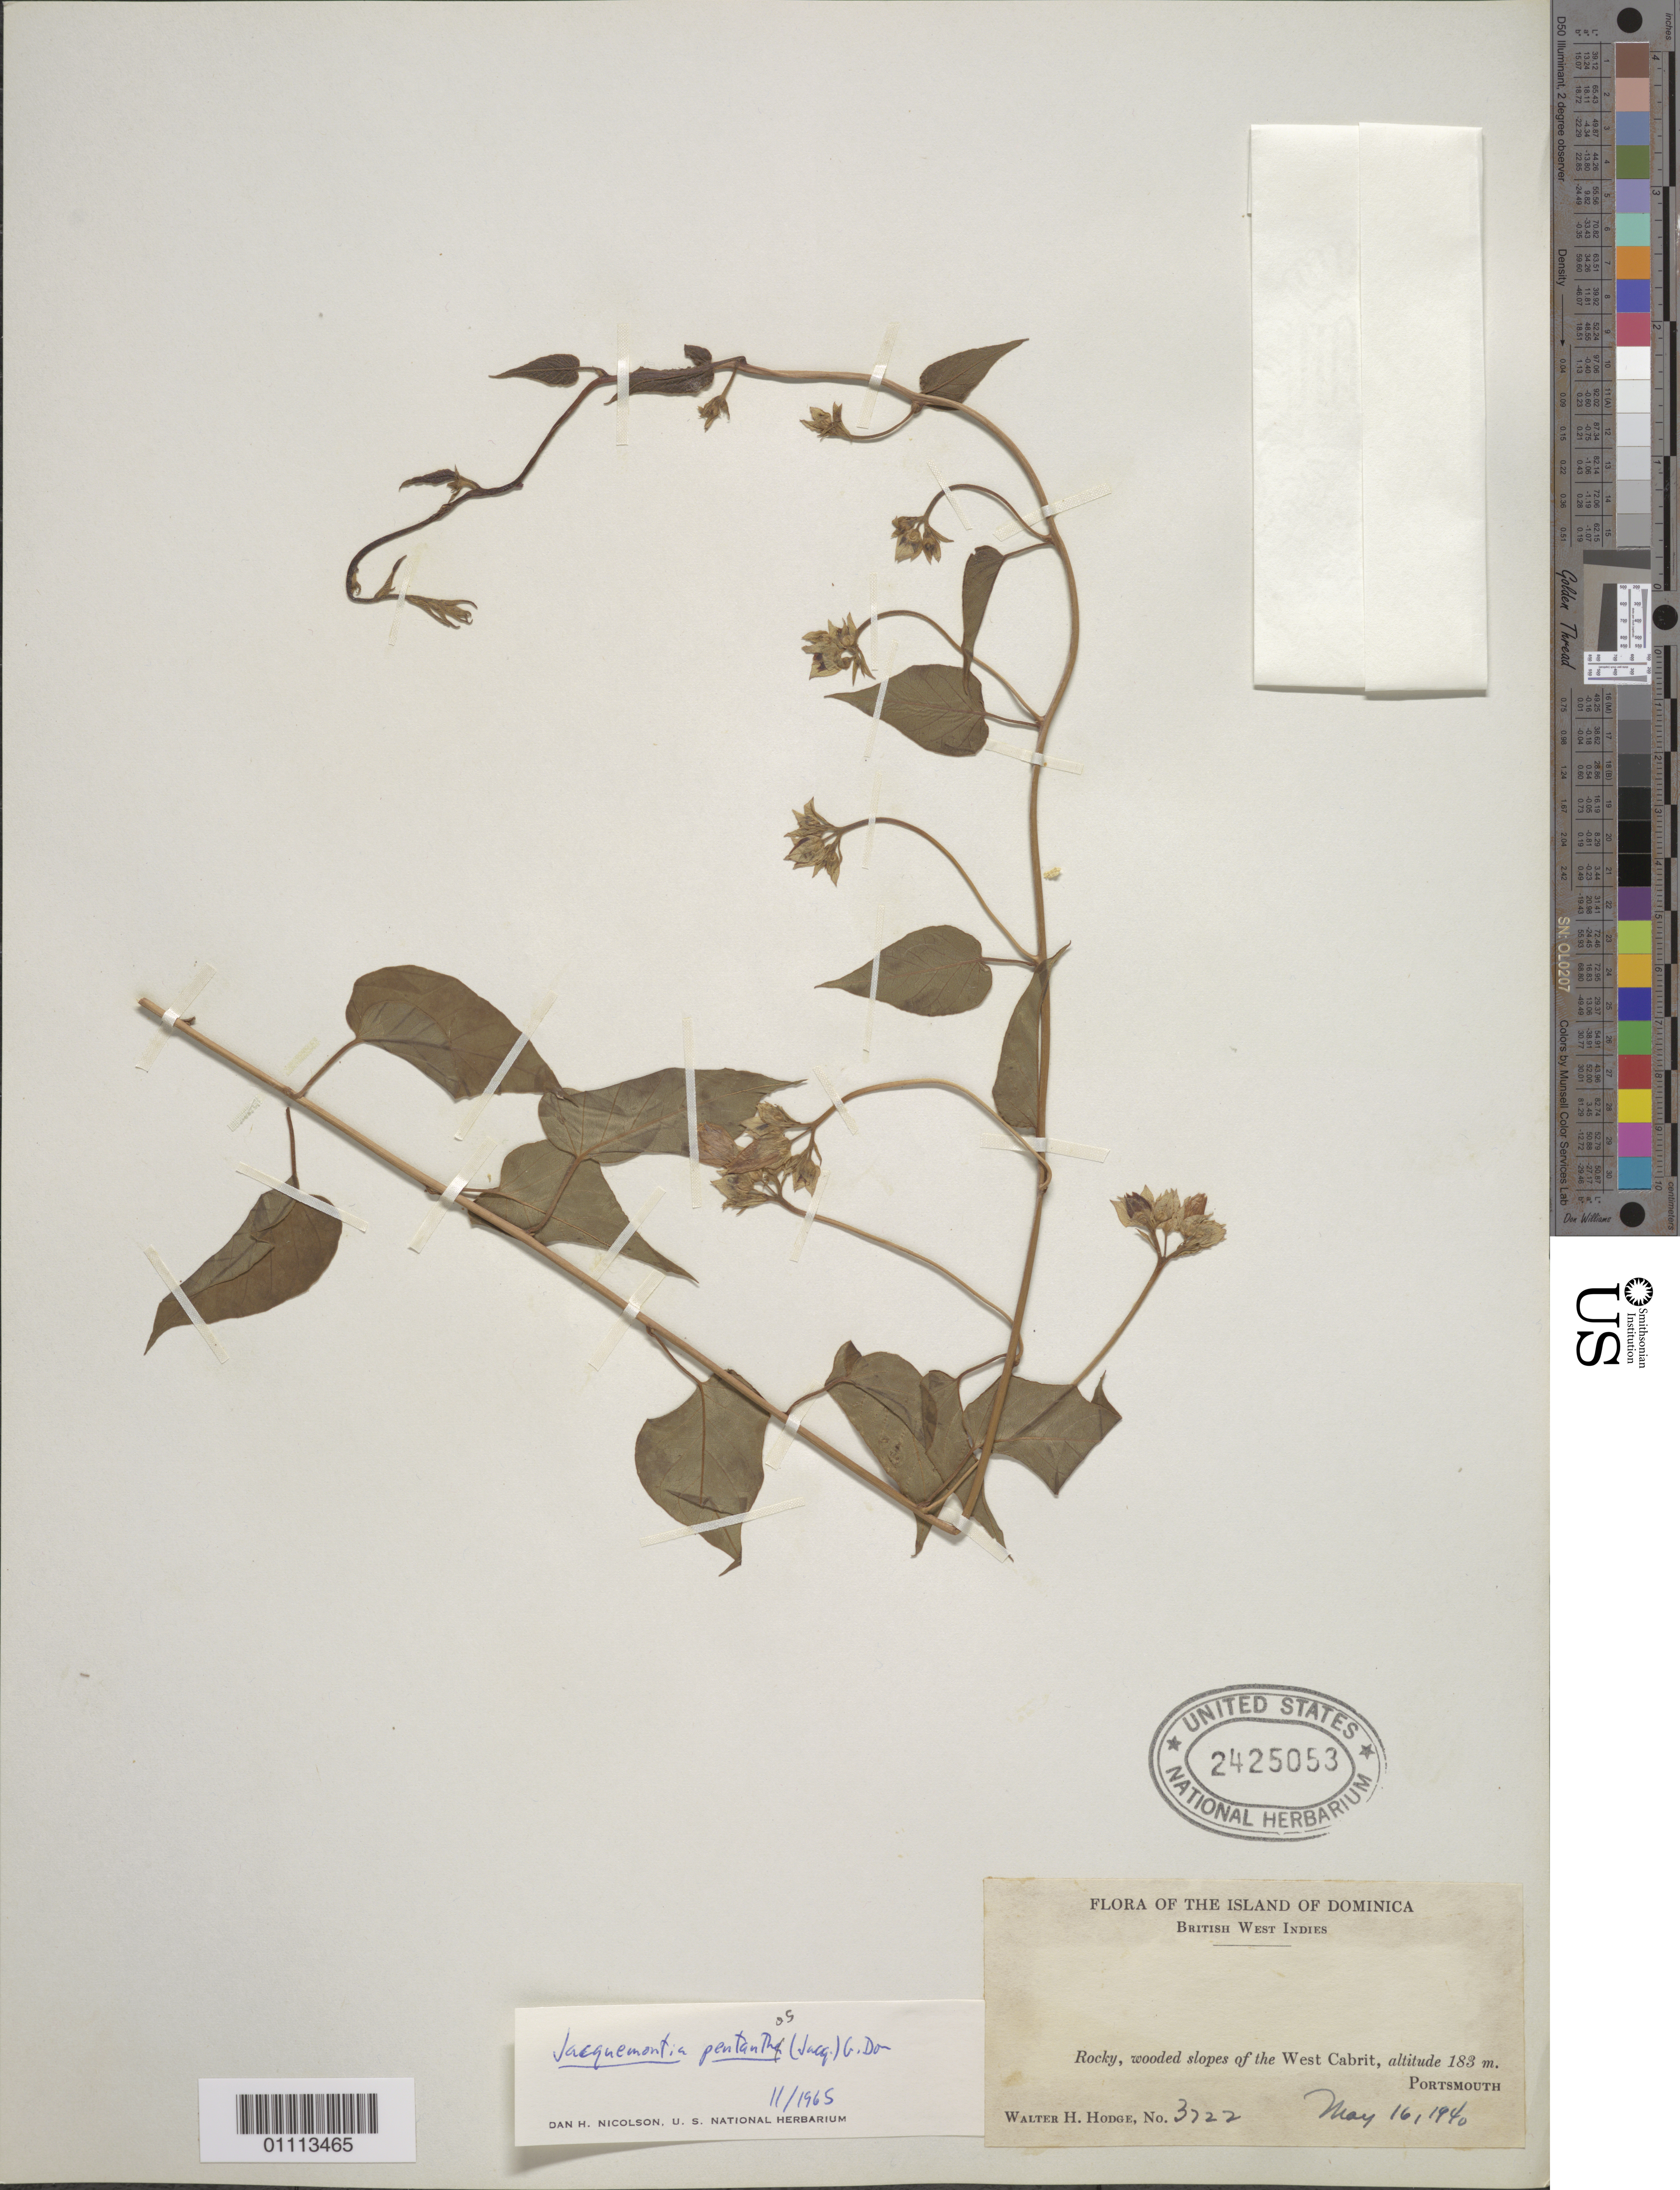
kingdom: Plantae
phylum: Tracheophyta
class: Magnoliopsida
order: Solanales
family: Convolvulaceae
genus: Jacquemontia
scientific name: Jacquemontia pentanthos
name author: (Jacq.) G. Don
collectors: W. Hodge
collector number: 3722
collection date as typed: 16 May 1940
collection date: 1940-05-16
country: Dominica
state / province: St. John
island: Dominica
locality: ROcky, wooded slopes of the West Cabrit.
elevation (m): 183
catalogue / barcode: US 2425053